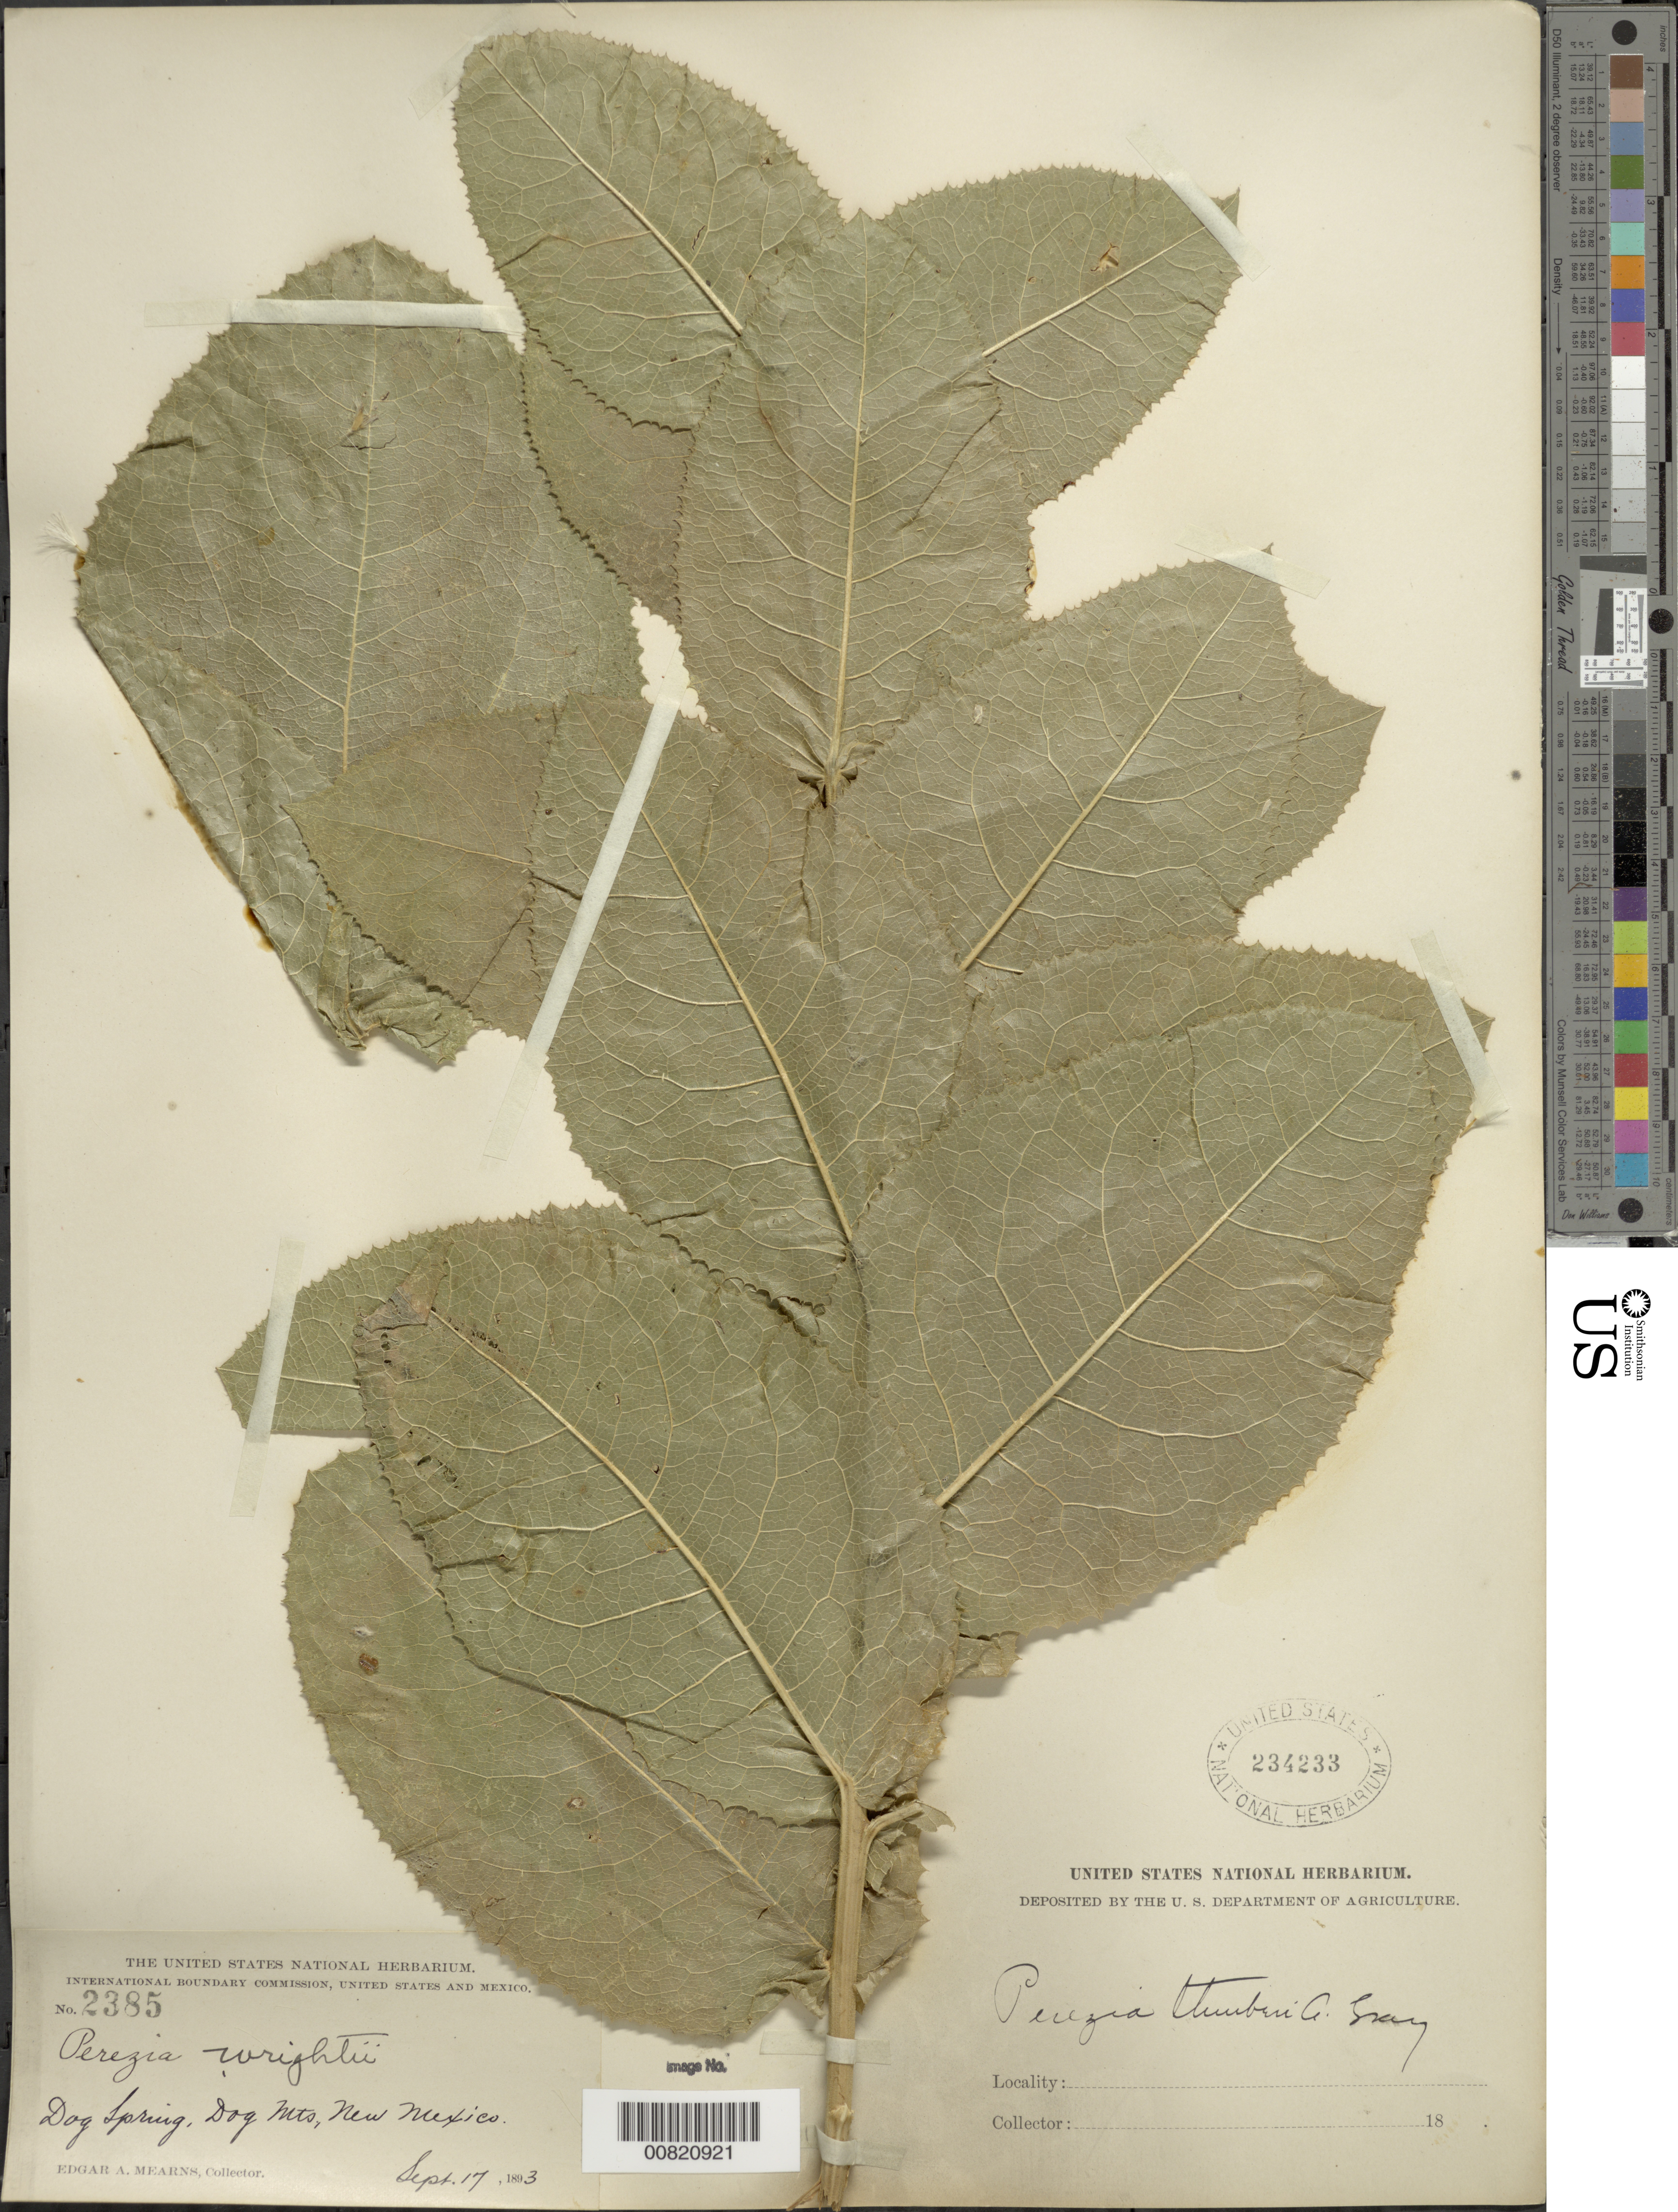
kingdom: Plantae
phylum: Tracheophyta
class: Magnoliopsida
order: Asterales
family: Asteraceae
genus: Acourtia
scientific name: Acourtia mexicana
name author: (Lag. ex D. Don) H. Rob.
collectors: E. A. Mearns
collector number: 2385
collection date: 1893-09-17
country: United States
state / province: New Mexico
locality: Dog Spring, Dog Mts.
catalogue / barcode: US 234233